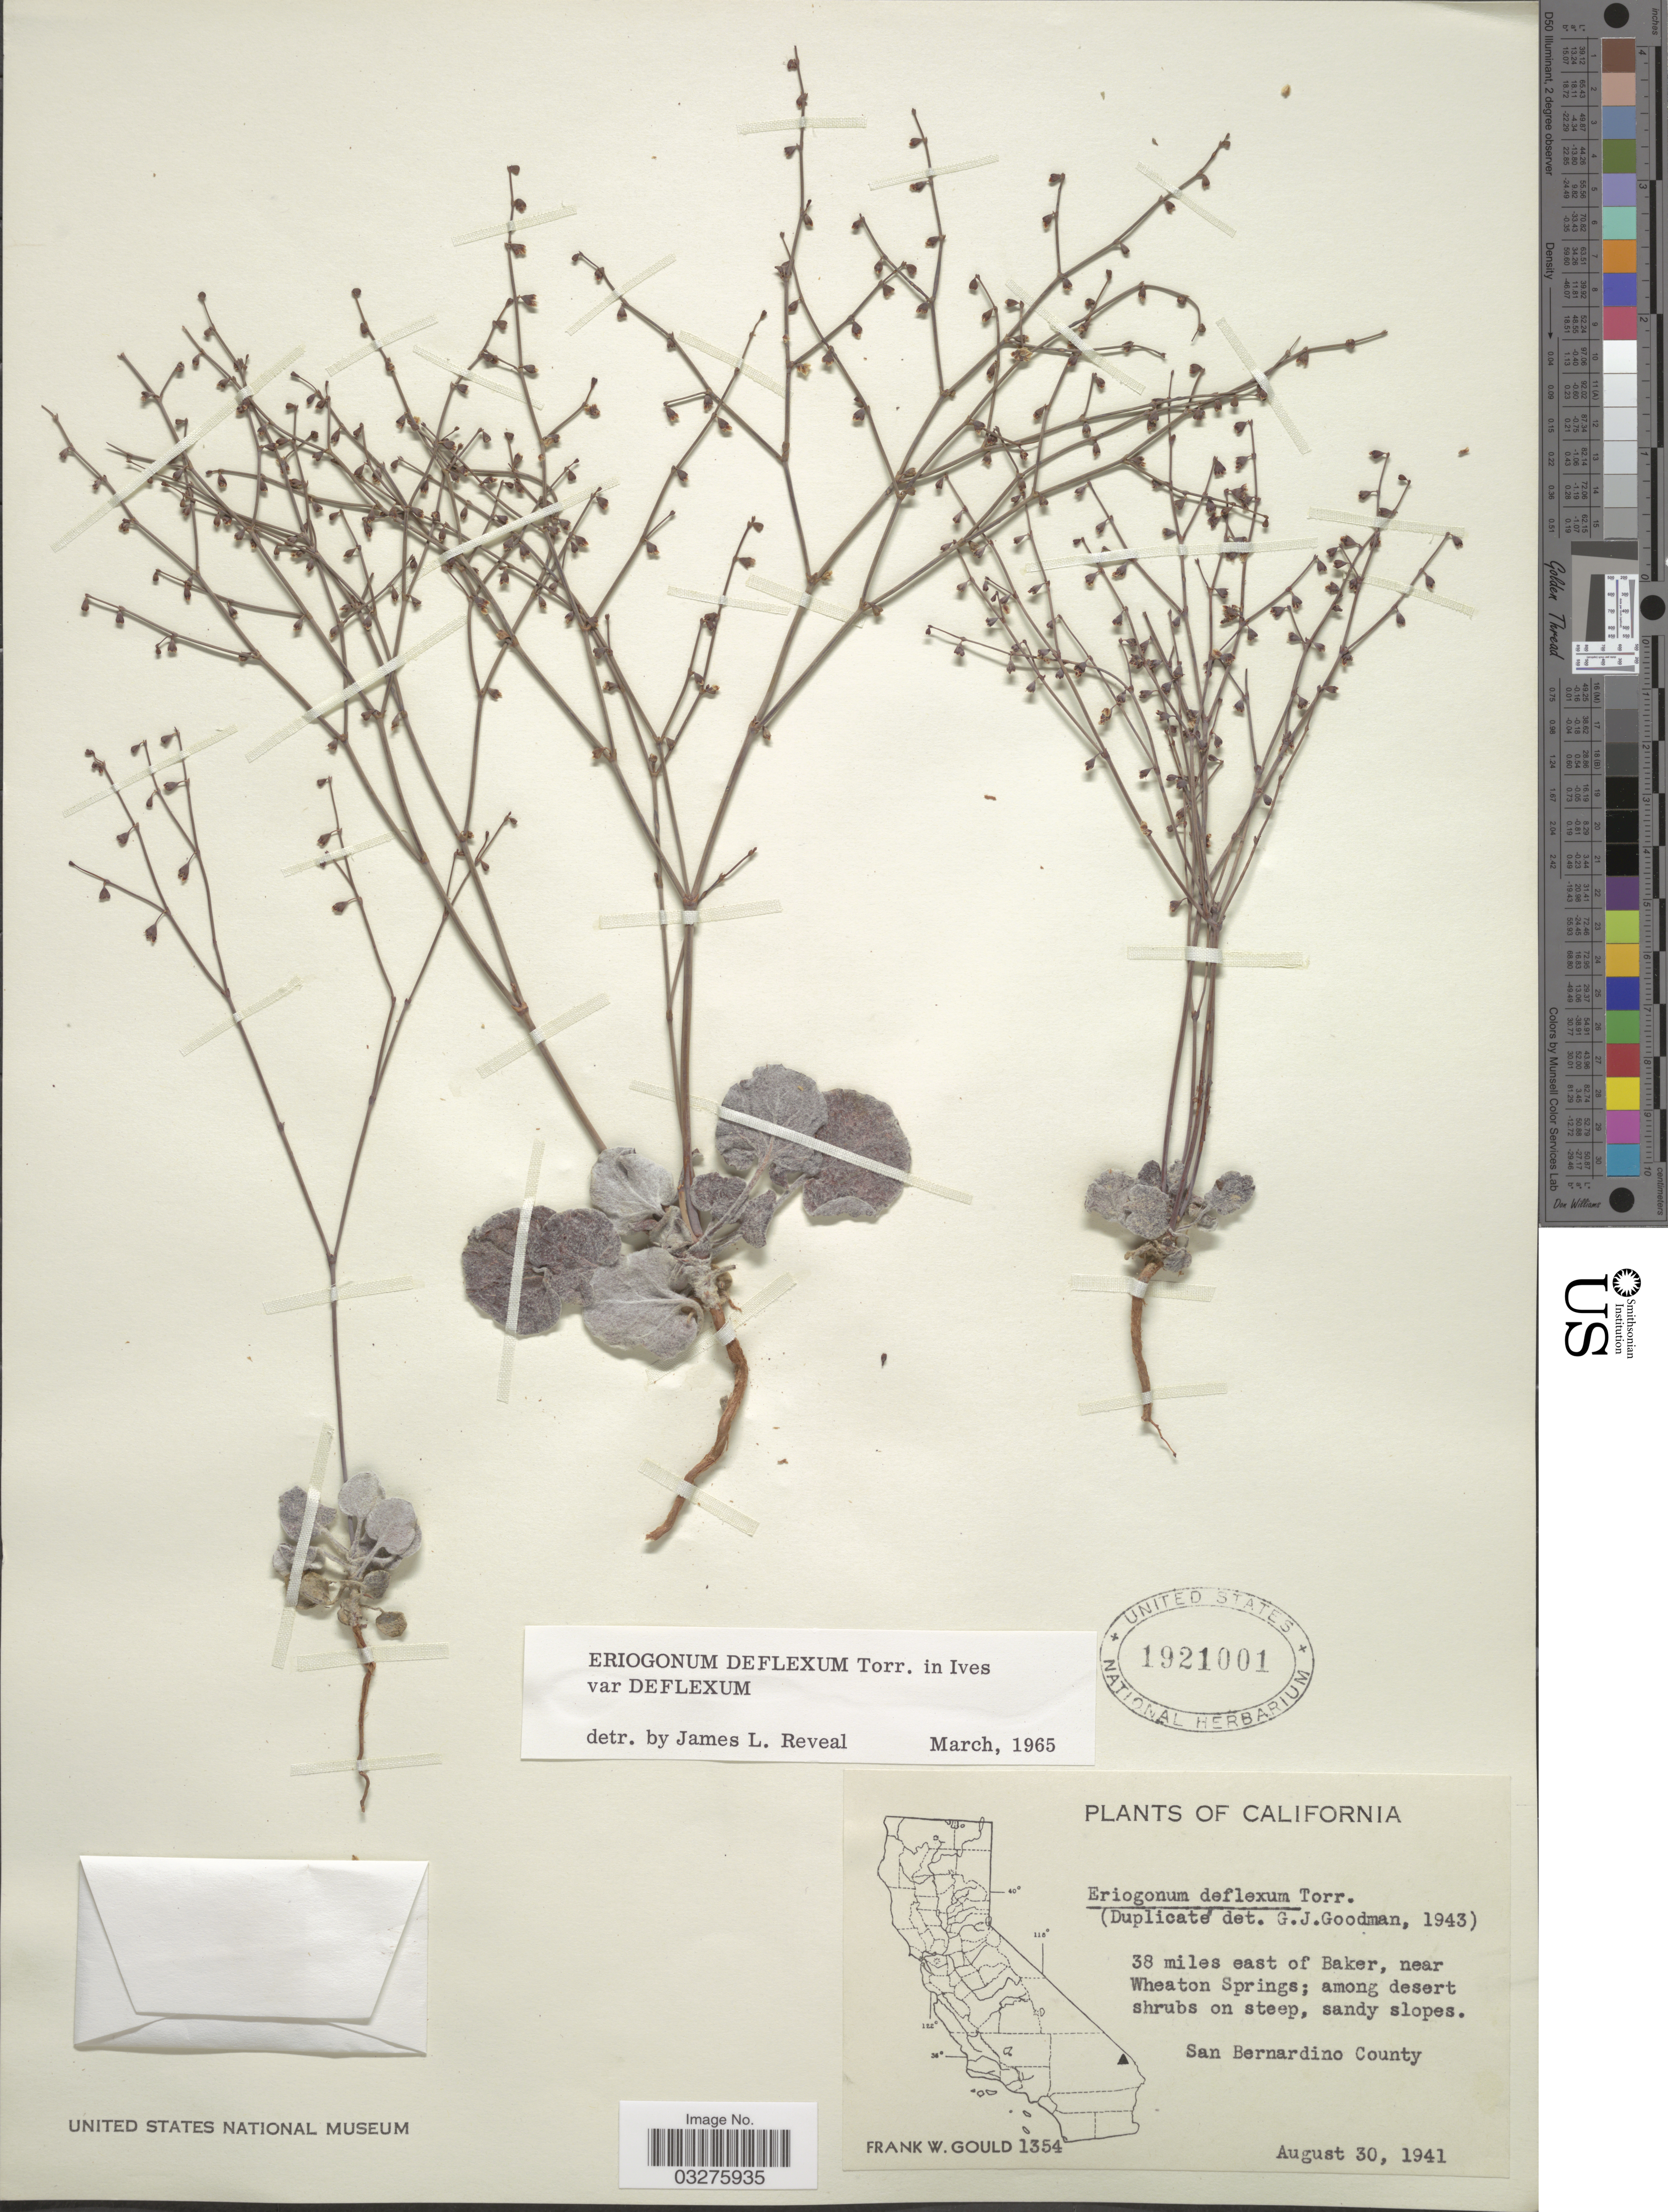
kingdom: Plantae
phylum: Tracheophyta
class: Magnoliopsida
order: Caryophyllales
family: Polygonaceae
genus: Eriogonum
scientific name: Eriogonum deflexum var. deflexum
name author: Torr. in Ives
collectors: F. W. Gould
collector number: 1354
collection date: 1941-08-30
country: United States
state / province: California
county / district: San Bernardino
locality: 38 miles east of Baker, near Wheaton Springs. San Bernardino County.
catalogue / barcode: US 1921001